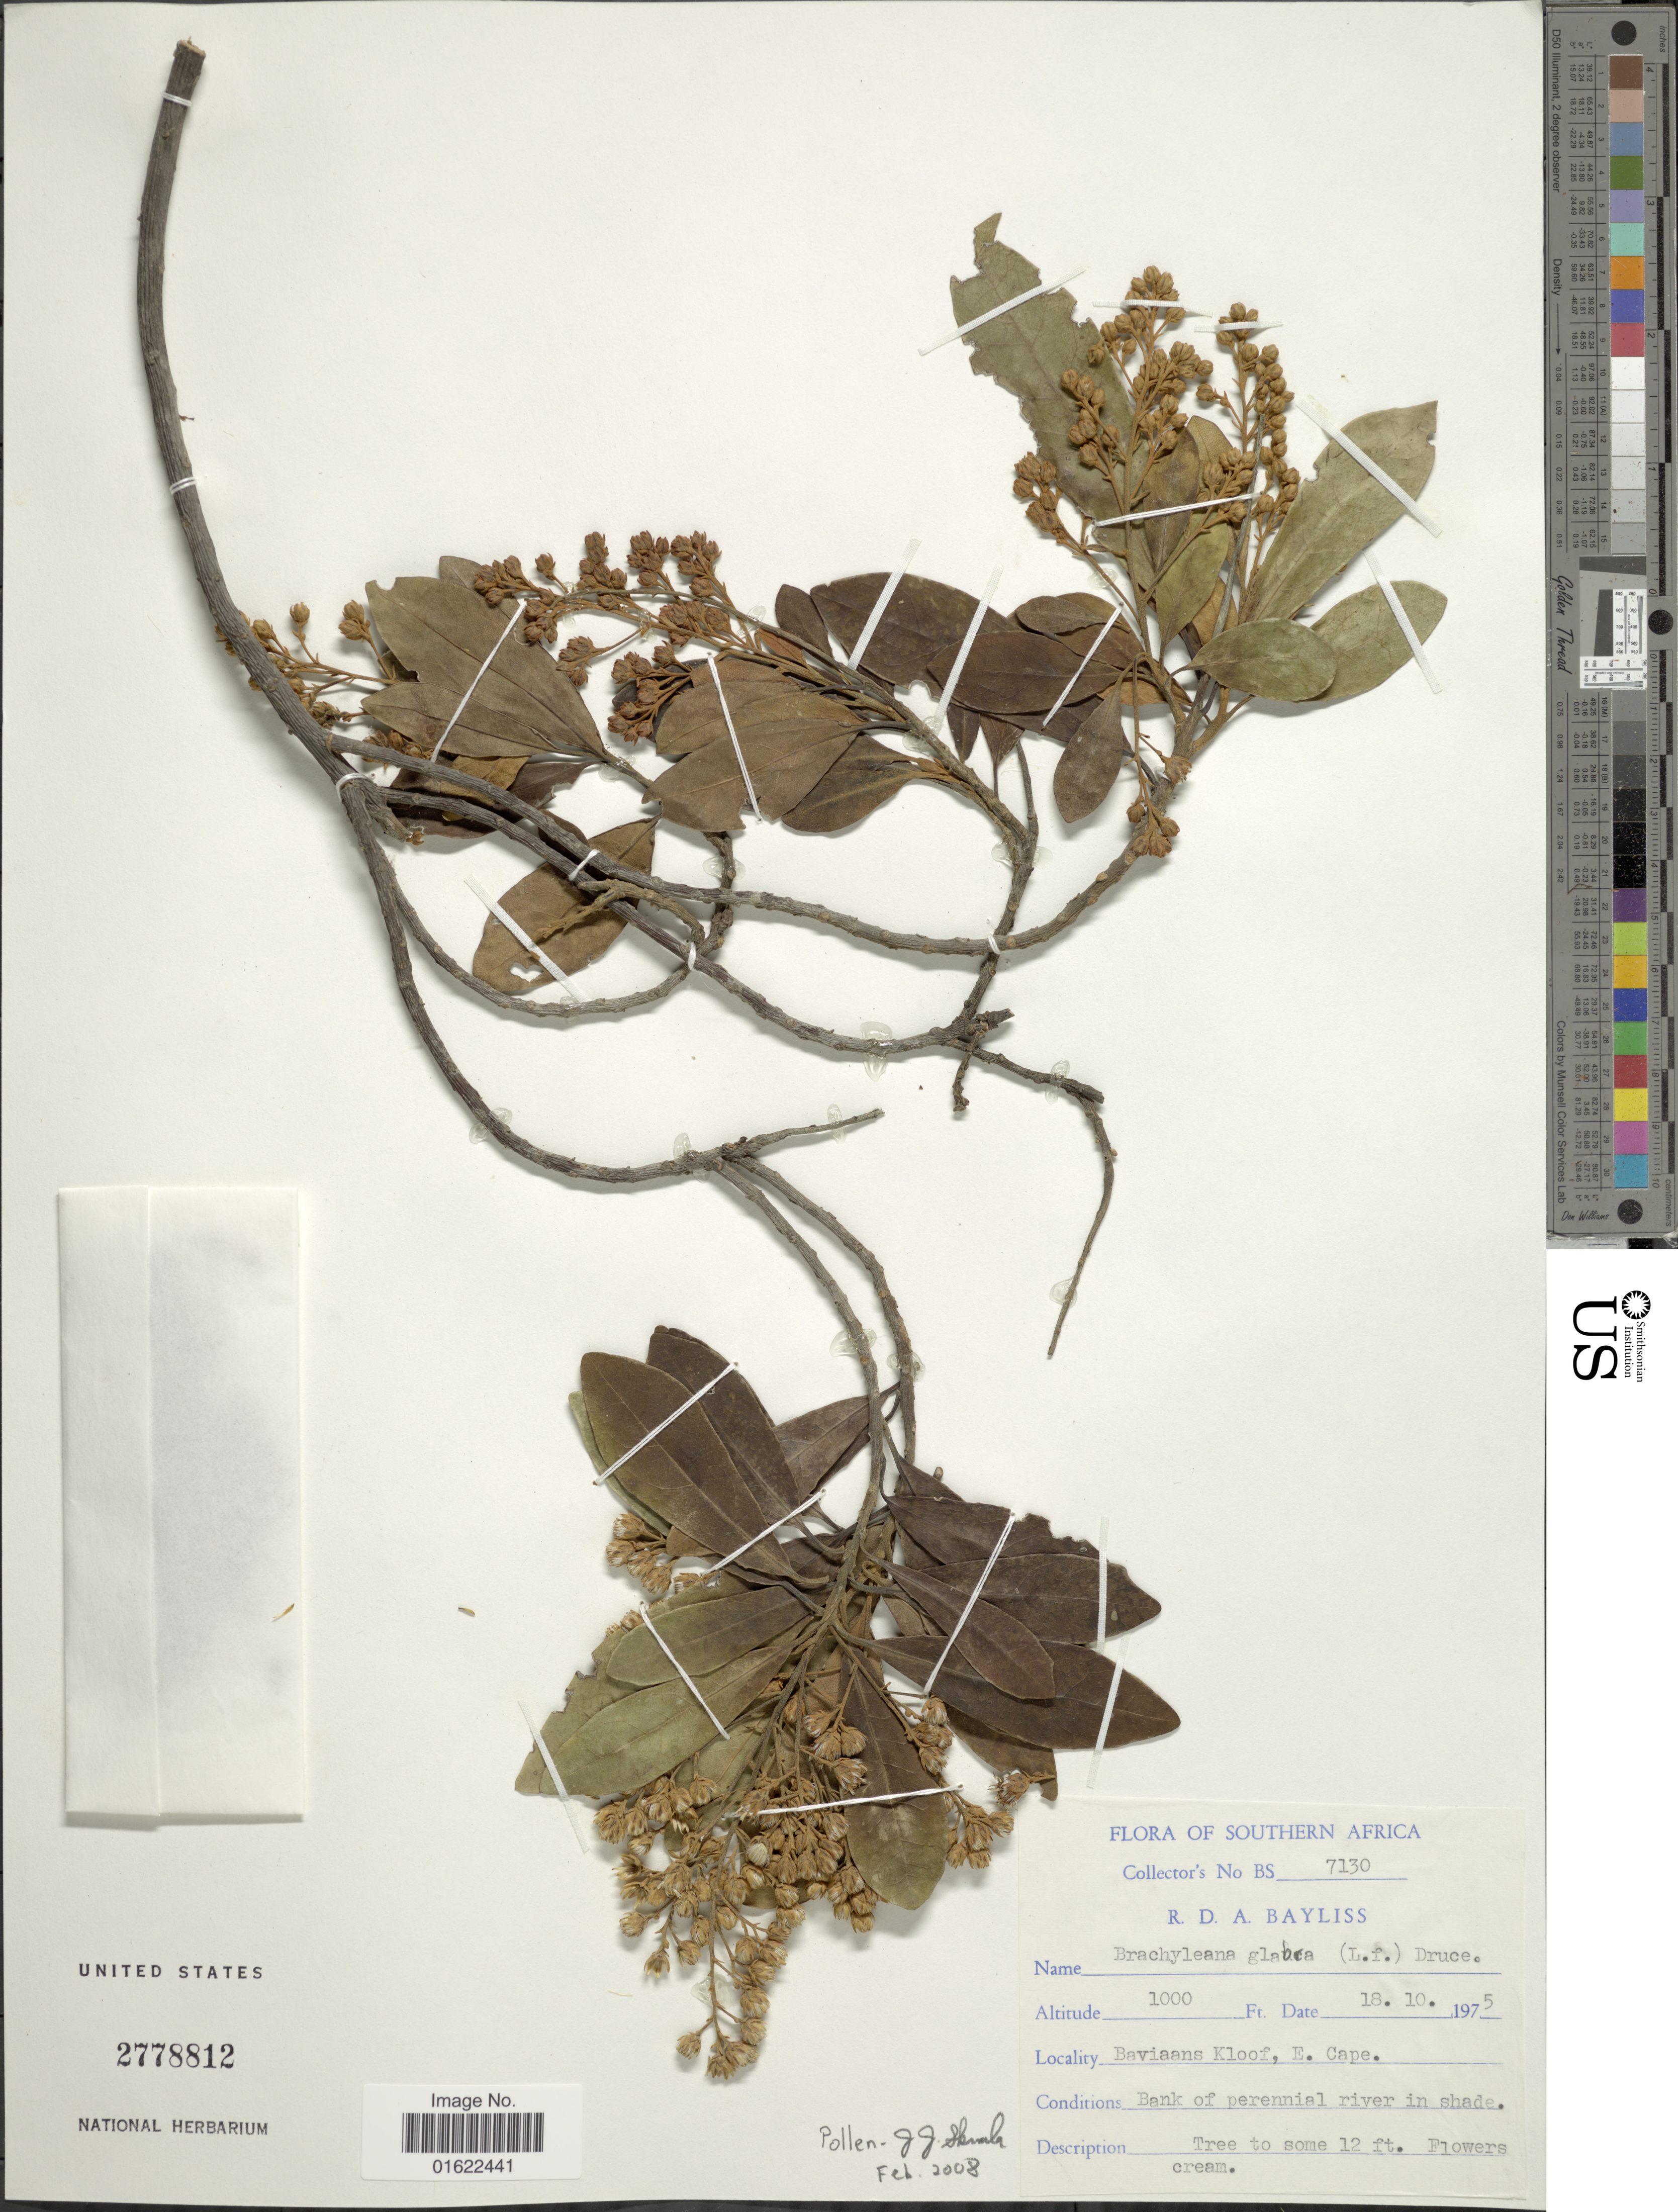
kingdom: Plantae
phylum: Tracheophyta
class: Magnoliopsida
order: Asterales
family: Asteraceae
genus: Brachylaena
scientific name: Brachylaena glabra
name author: (L. f.) Druce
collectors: R. Bayliss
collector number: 7130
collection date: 1975-10-18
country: South Africa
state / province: Eastern Cape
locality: Baviaans Kloof, E. Cape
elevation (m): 305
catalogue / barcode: US 2778812